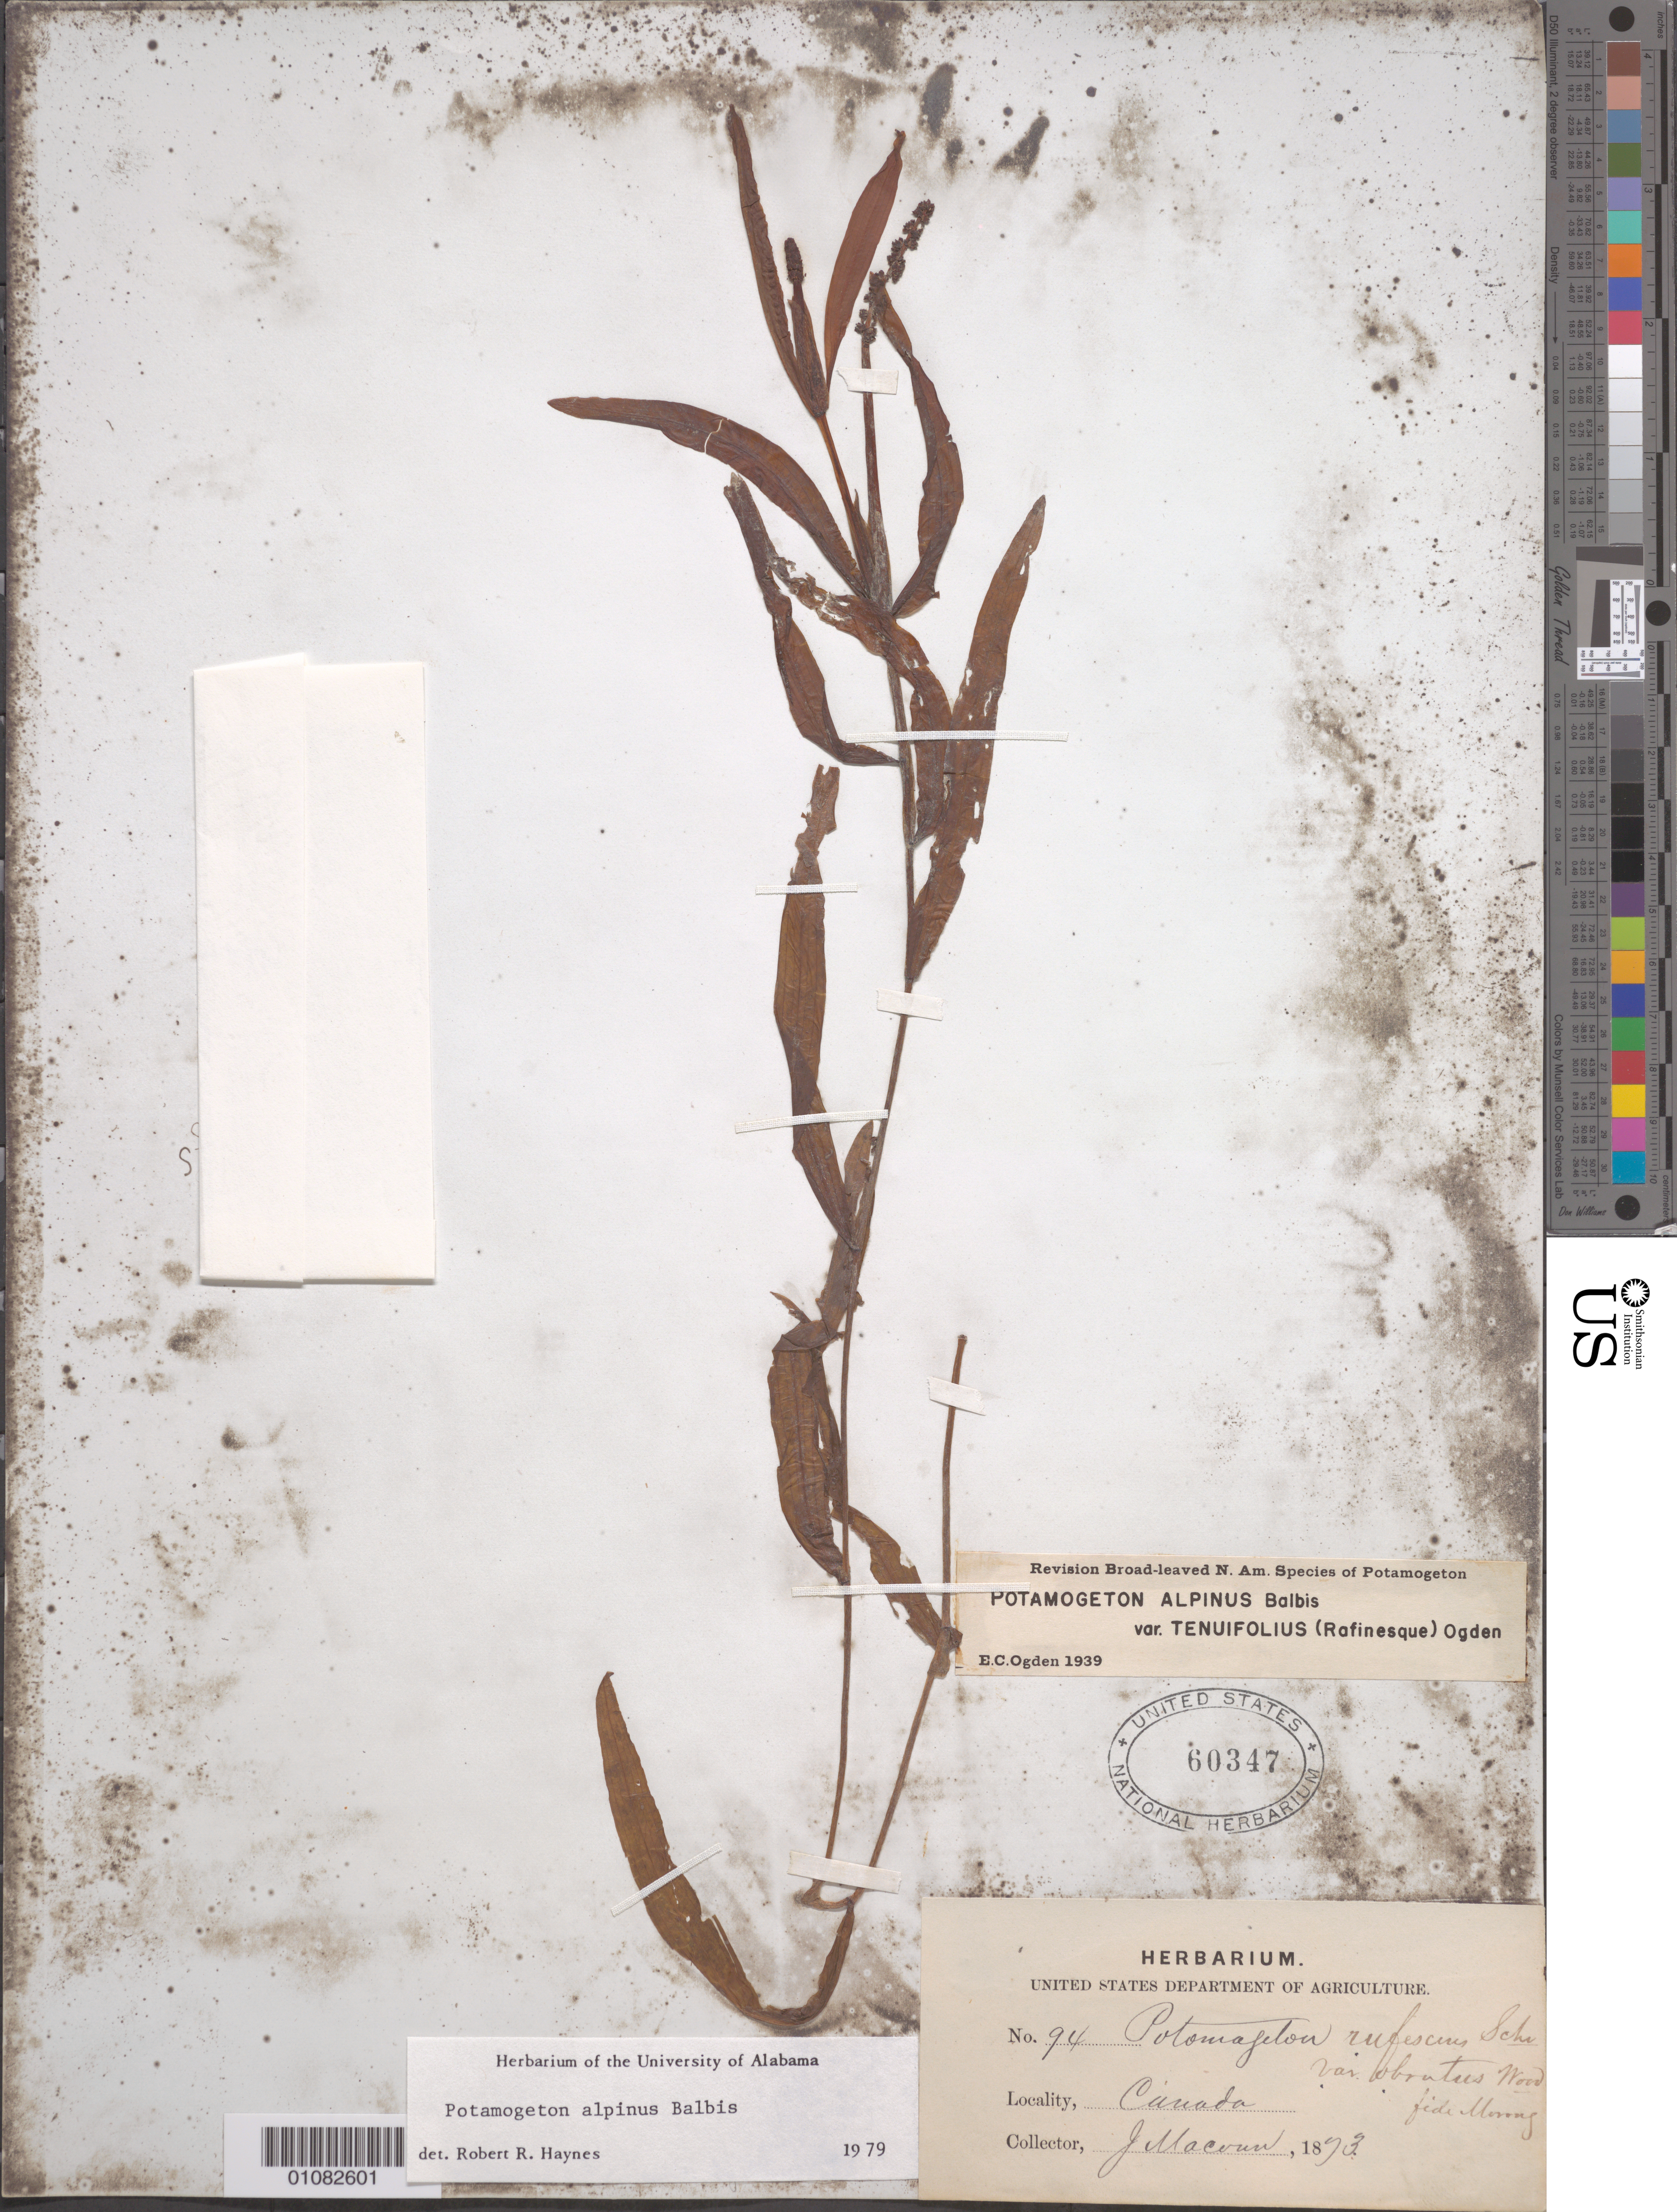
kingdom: Plantae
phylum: Tracheophyta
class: Liliopsida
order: Alismatales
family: Potamogetonaceae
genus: Potamogeton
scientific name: Potamogeton alpinus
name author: Balb.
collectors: J. Macoun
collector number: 94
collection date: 1873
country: Canada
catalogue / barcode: US 60347